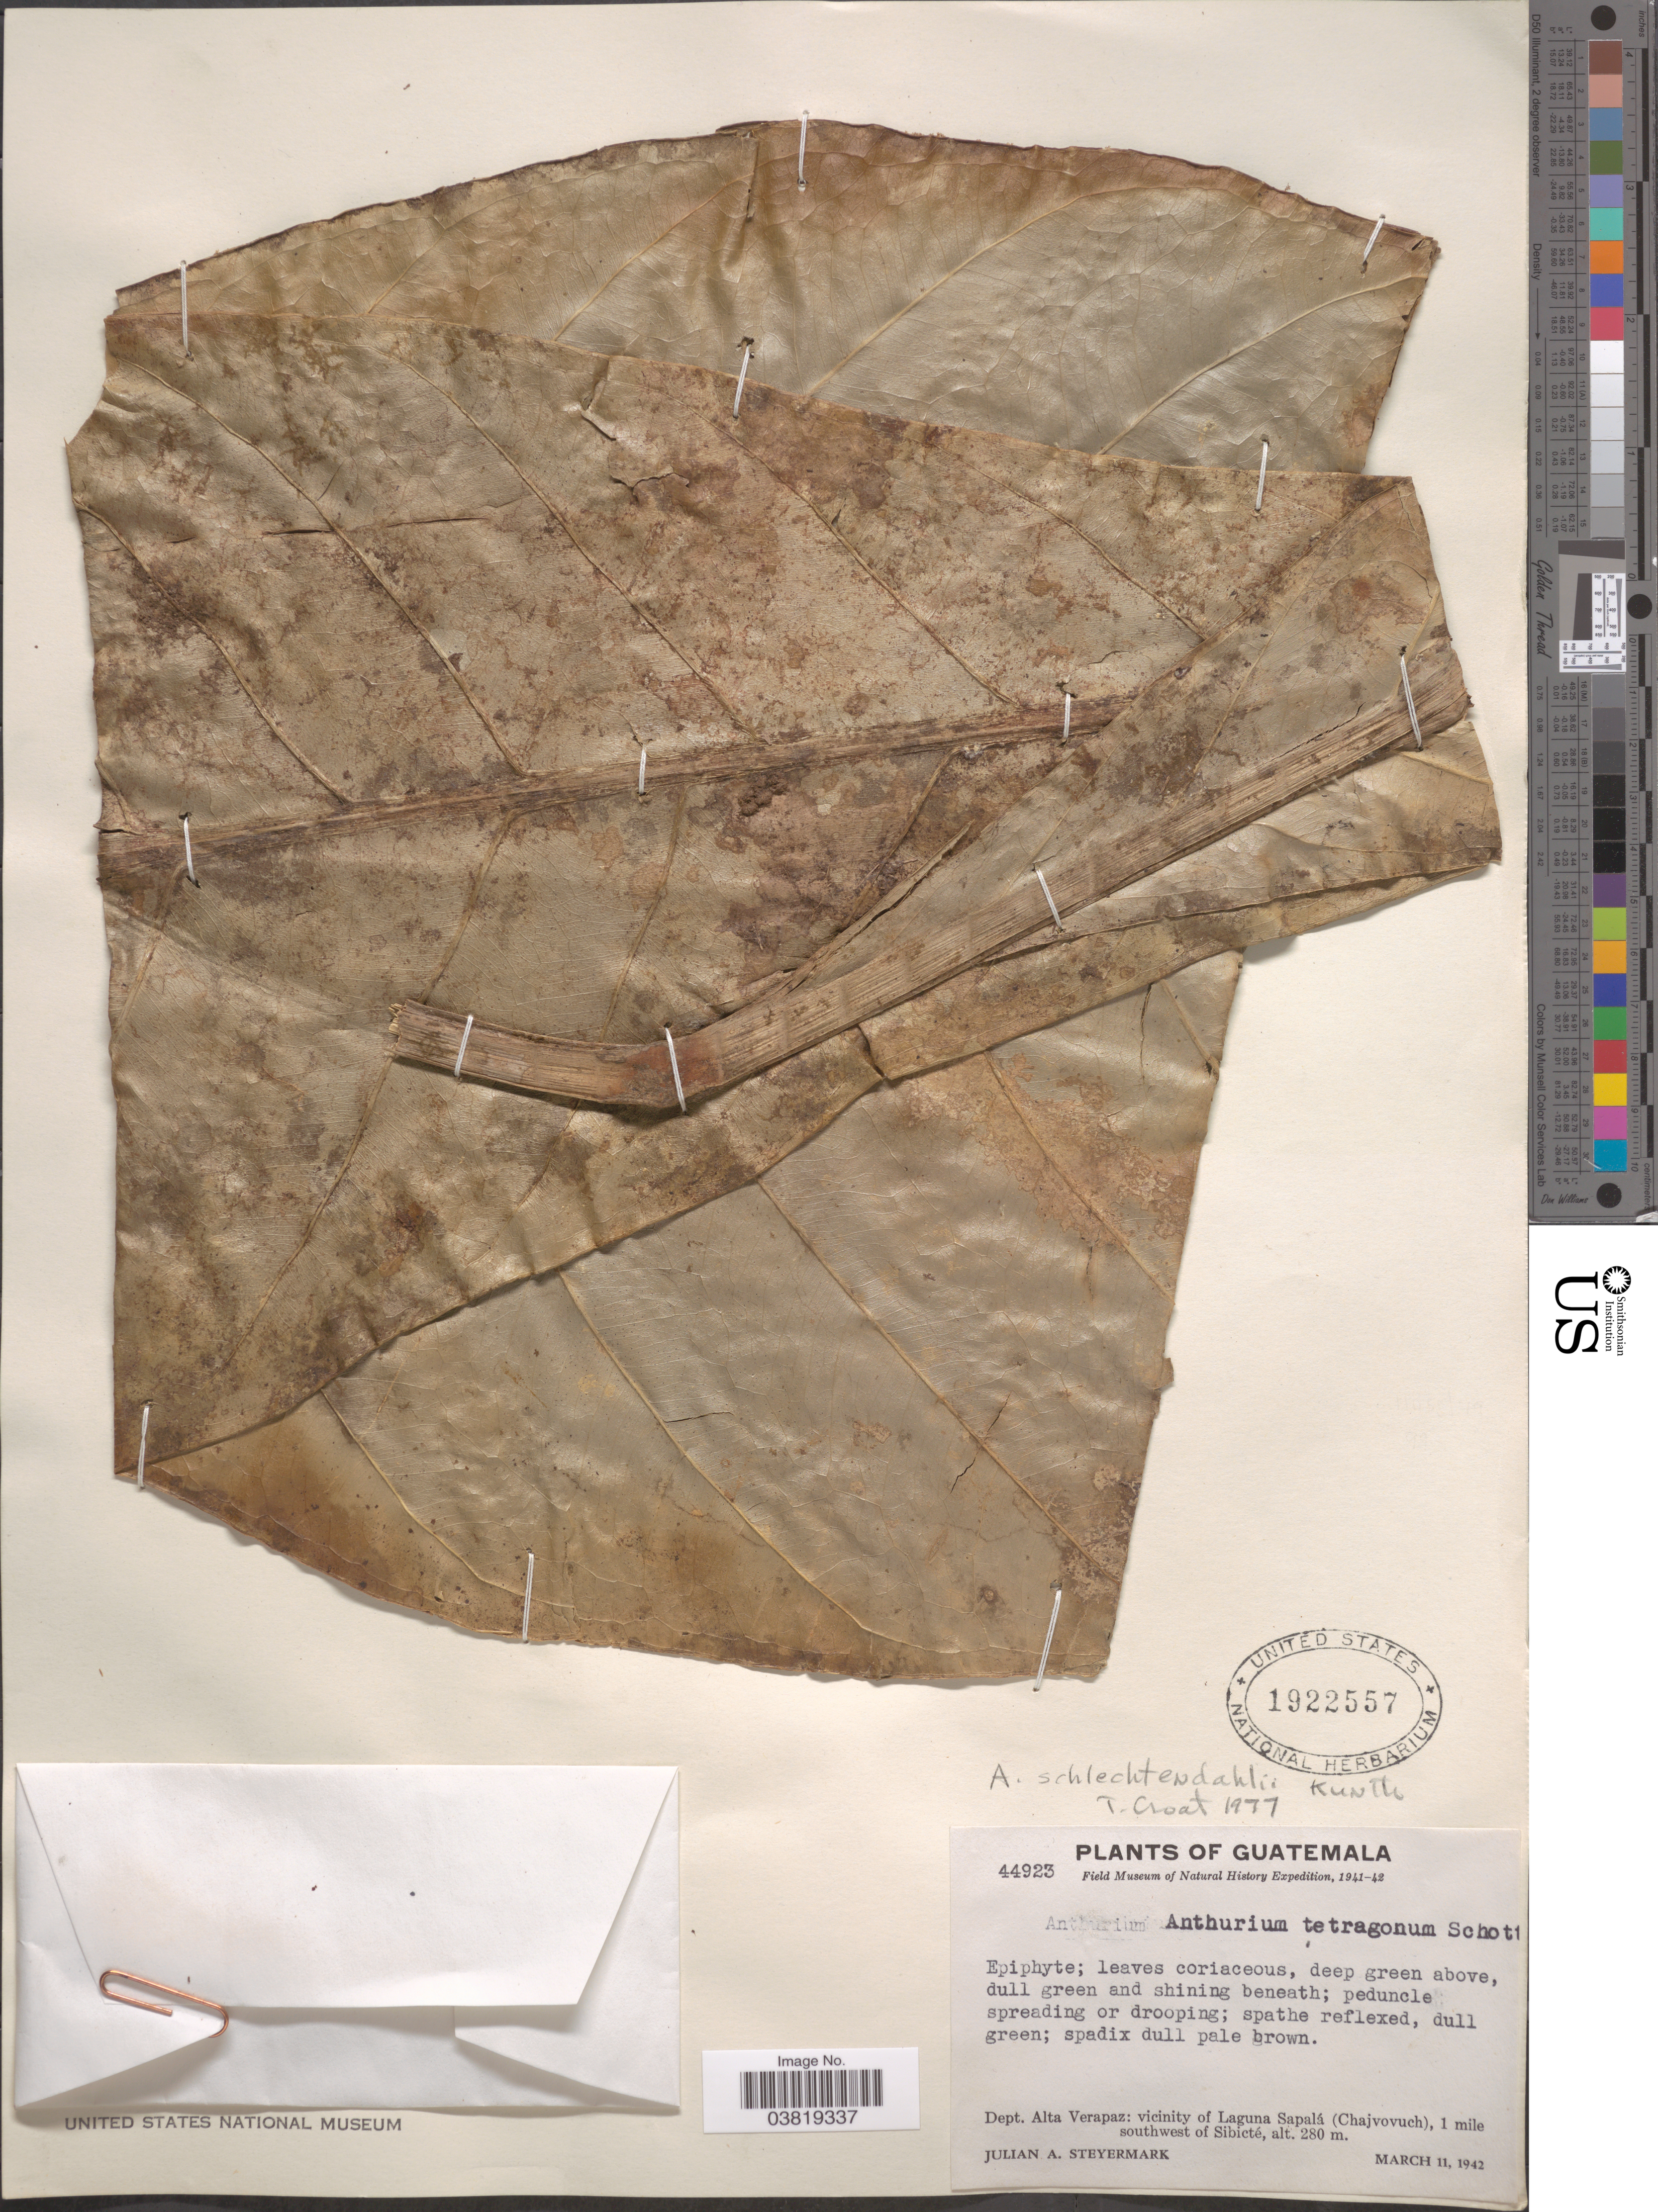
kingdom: Plantae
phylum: Tracheophyta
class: Liliopsida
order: Alismatales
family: Araceae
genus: Anthurium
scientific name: Anthurium schlechtendalii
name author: Kunth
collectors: J. Steyermark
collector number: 44923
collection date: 1942-03-11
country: Guatemala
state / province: Alta Verapaz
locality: Dept. Alta Verapaz: vicinity of Laguna Sapalá (Chajvovuch), 1 mile southwest of Sibicté.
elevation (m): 280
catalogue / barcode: US 1922557